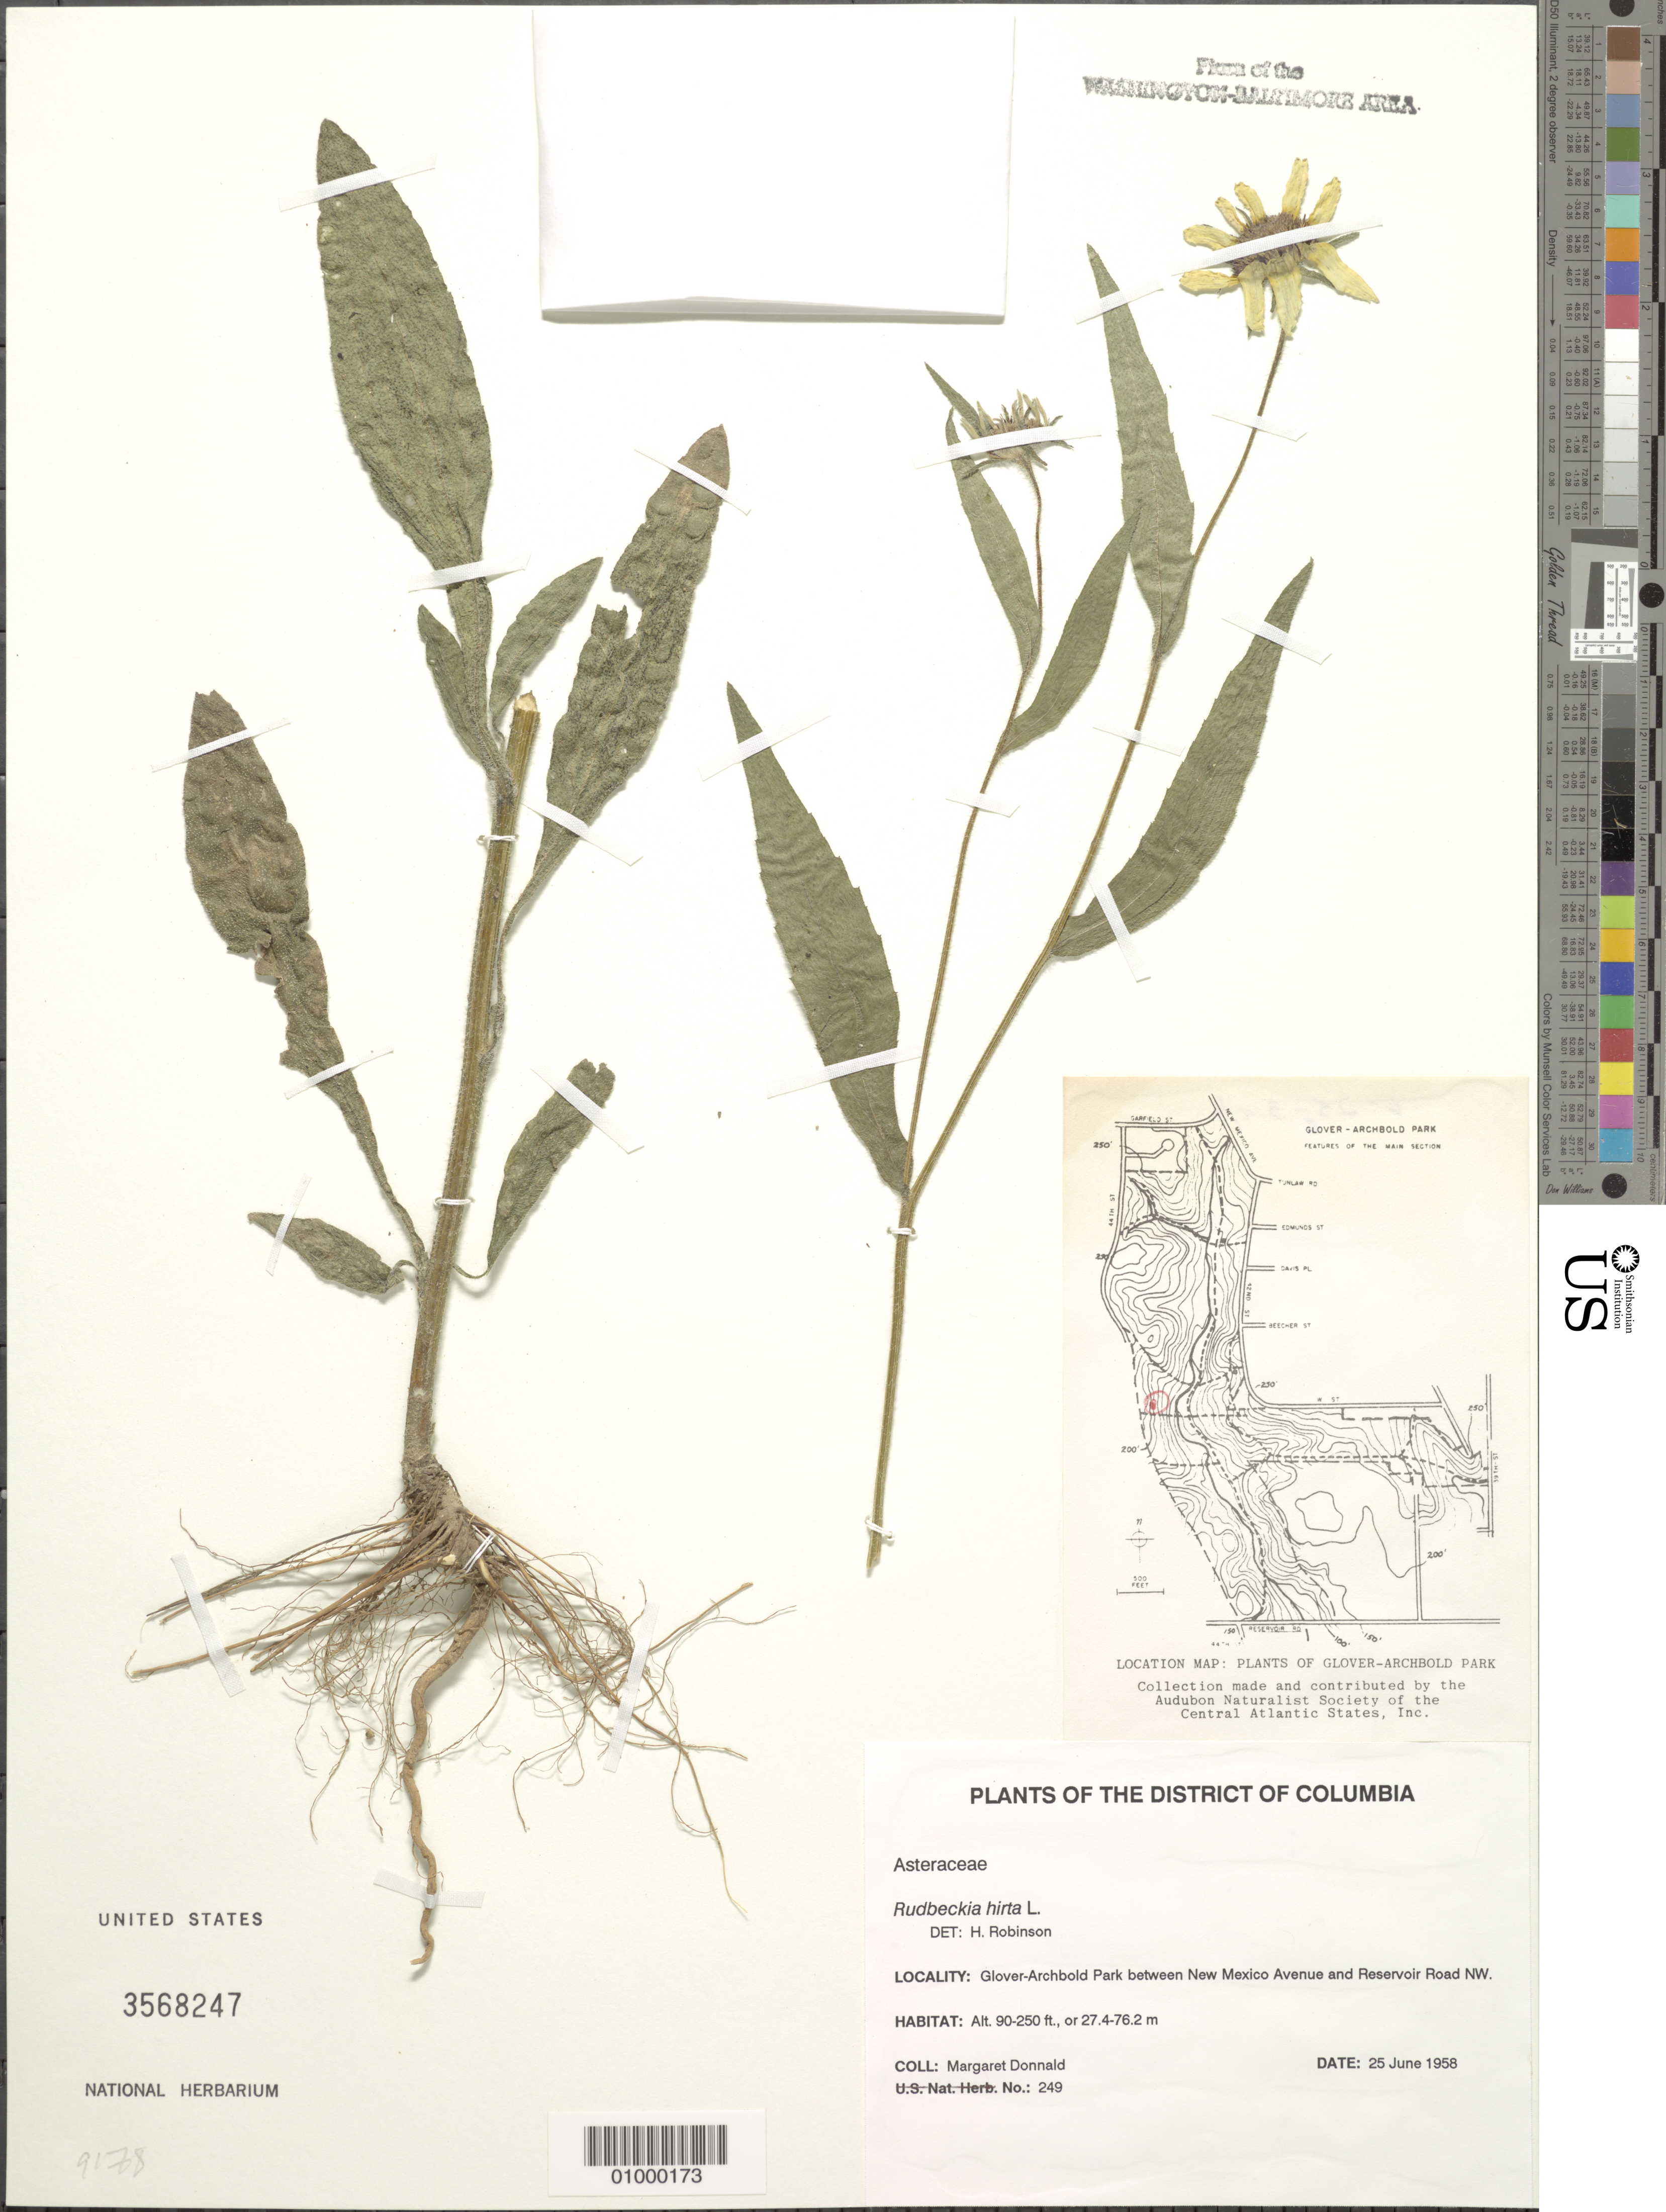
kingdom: Plantae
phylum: Tracheophyta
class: Magnoliopsida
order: Asterales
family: Asteraceae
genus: Rudbeckia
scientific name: Rudbeckia hirta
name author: L.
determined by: Robinson, Harold E., (US)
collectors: M. Donnald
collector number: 249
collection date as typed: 25 Jun 1958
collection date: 1958-06-25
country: United States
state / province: District of Columbia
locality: Glover-Archbold Park between New Mexico Avenue and Reservoir Road NW. On west edge of park between lower entrance & W. St. on 44th St.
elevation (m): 27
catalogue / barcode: US 3568247